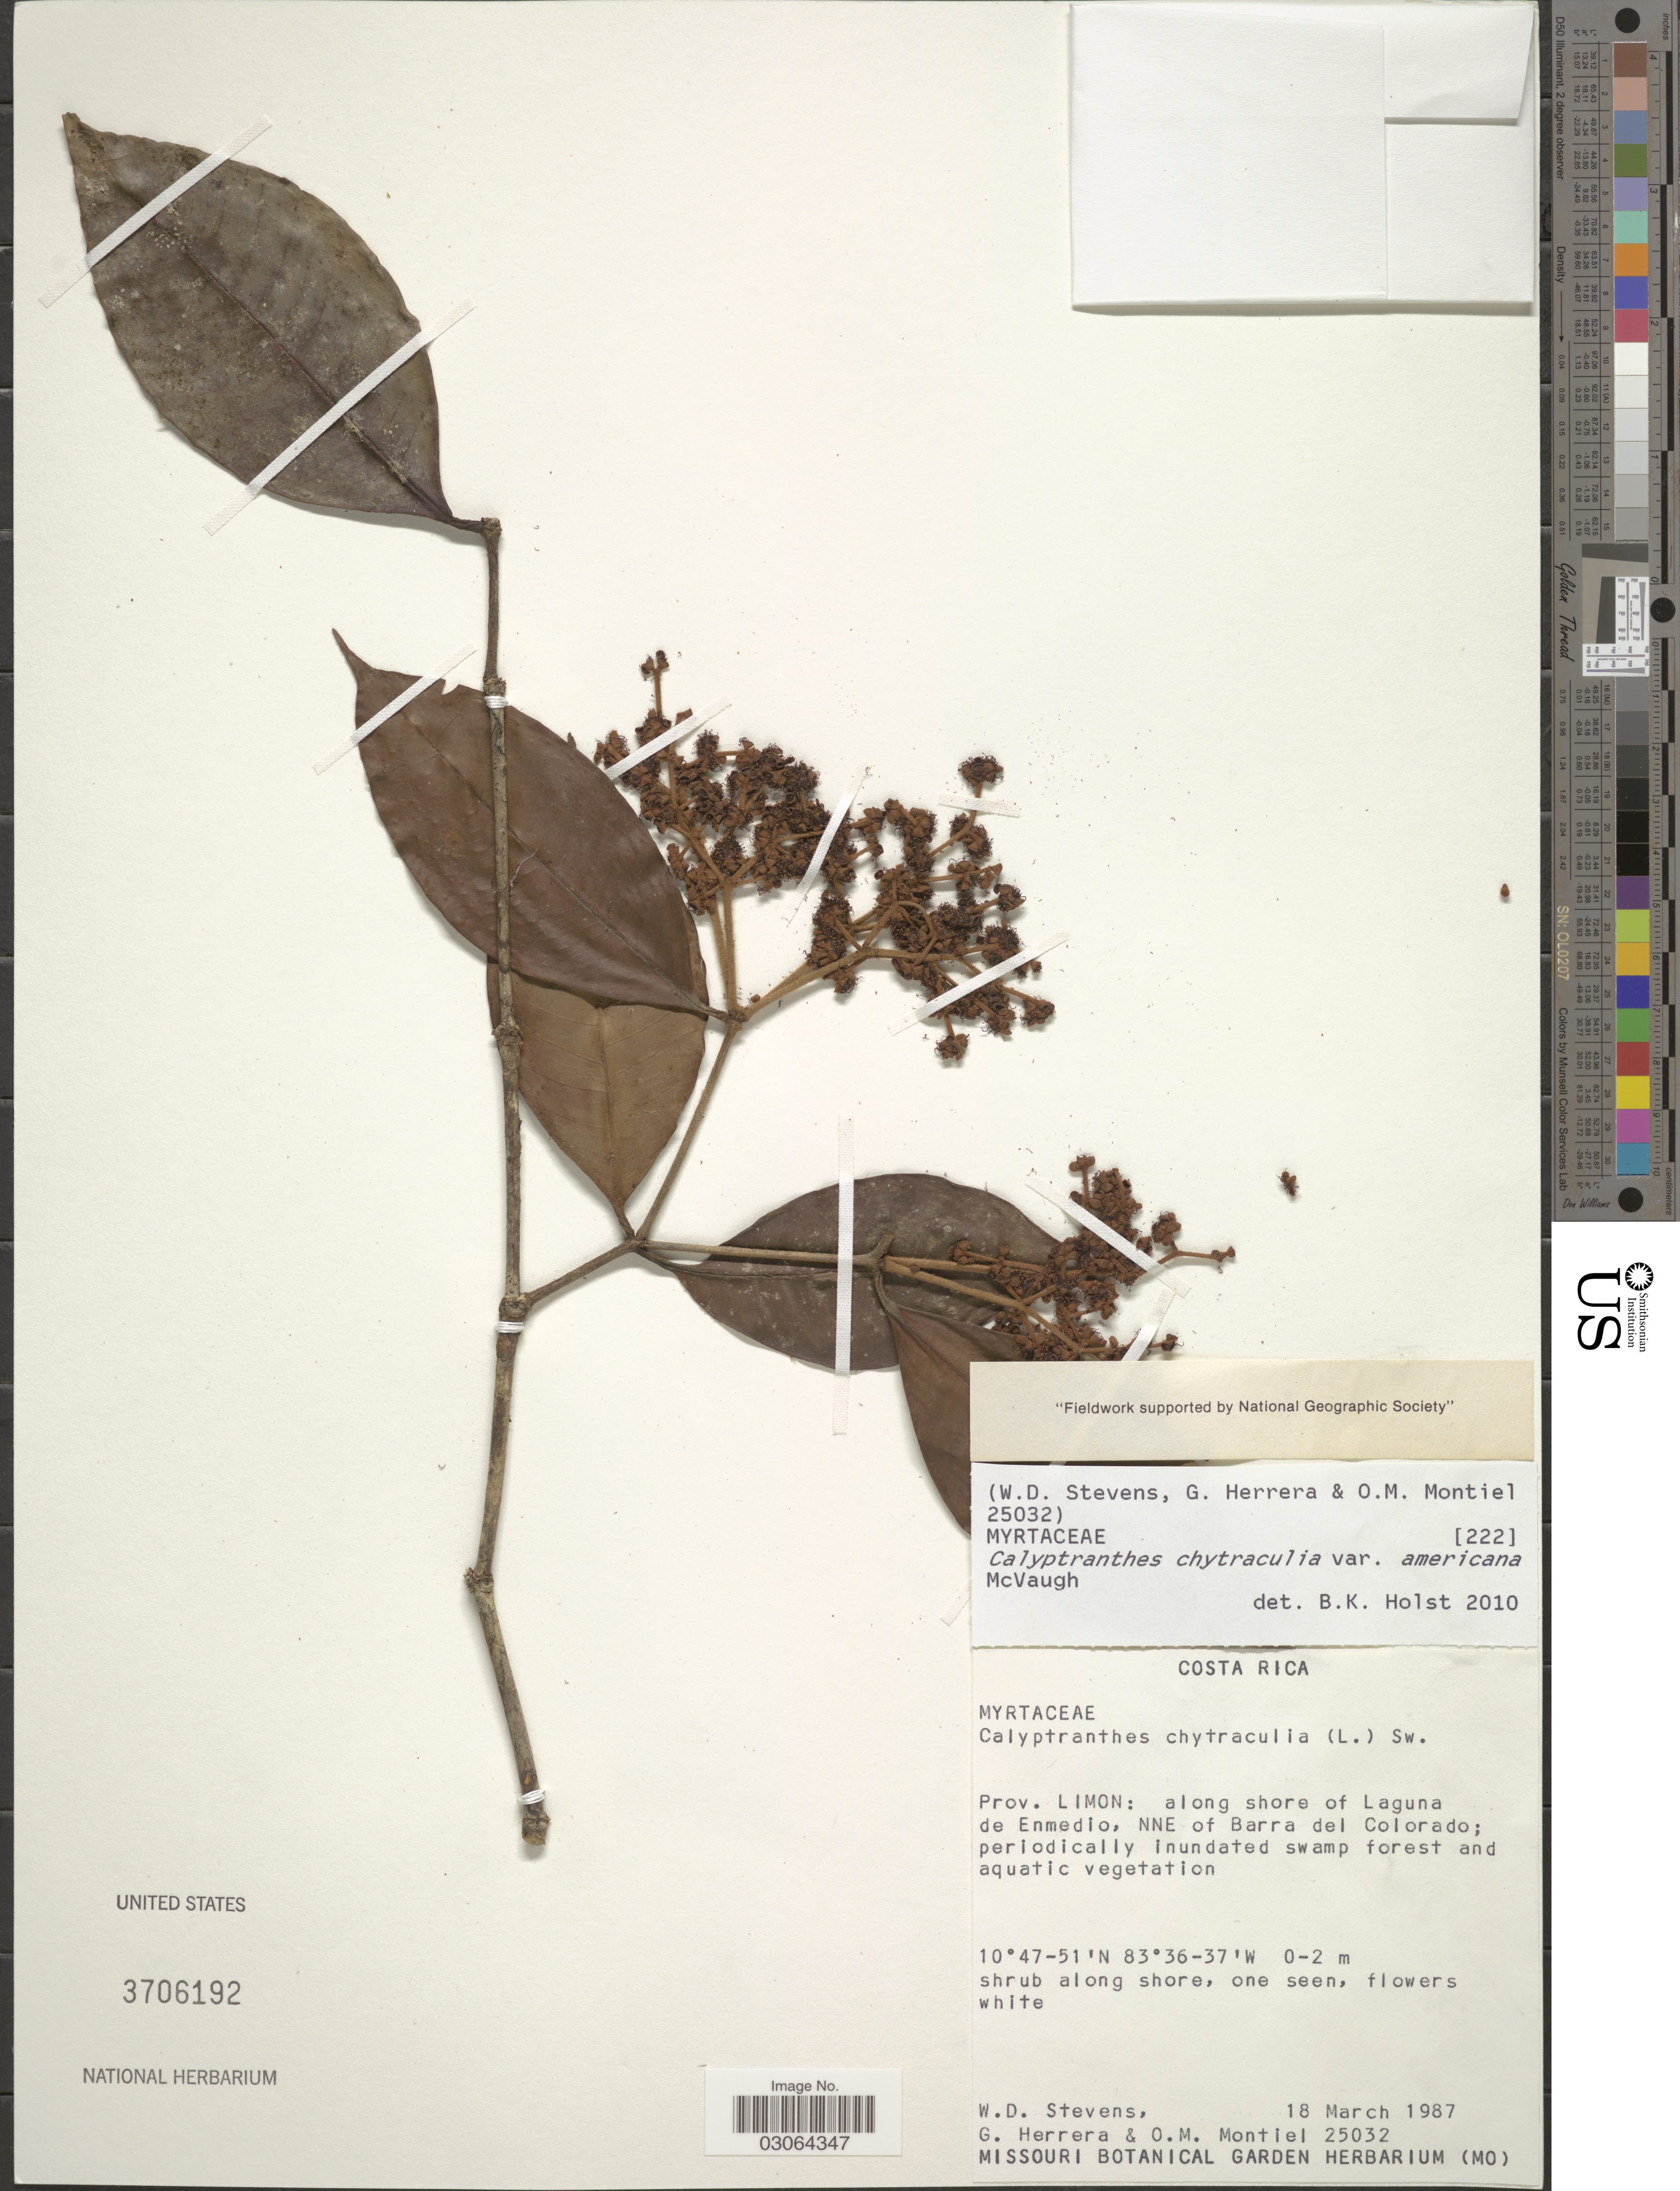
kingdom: Plantae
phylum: Tracheophyta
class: Magnoliopsida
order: Myrtales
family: Myrtaceae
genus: Myrcia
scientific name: Myrcia pendens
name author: A.R. Lourenço & Sánchez-Cháv.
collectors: W. D. Stevens, G. Herrera & O. Montiel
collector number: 25032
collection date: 1987-03-18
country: Costa Rica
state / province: Limón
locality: Along shore of Laguna de Enmedio, NNE of Barra del Colorado.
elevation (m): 0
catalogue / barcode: US 3706192